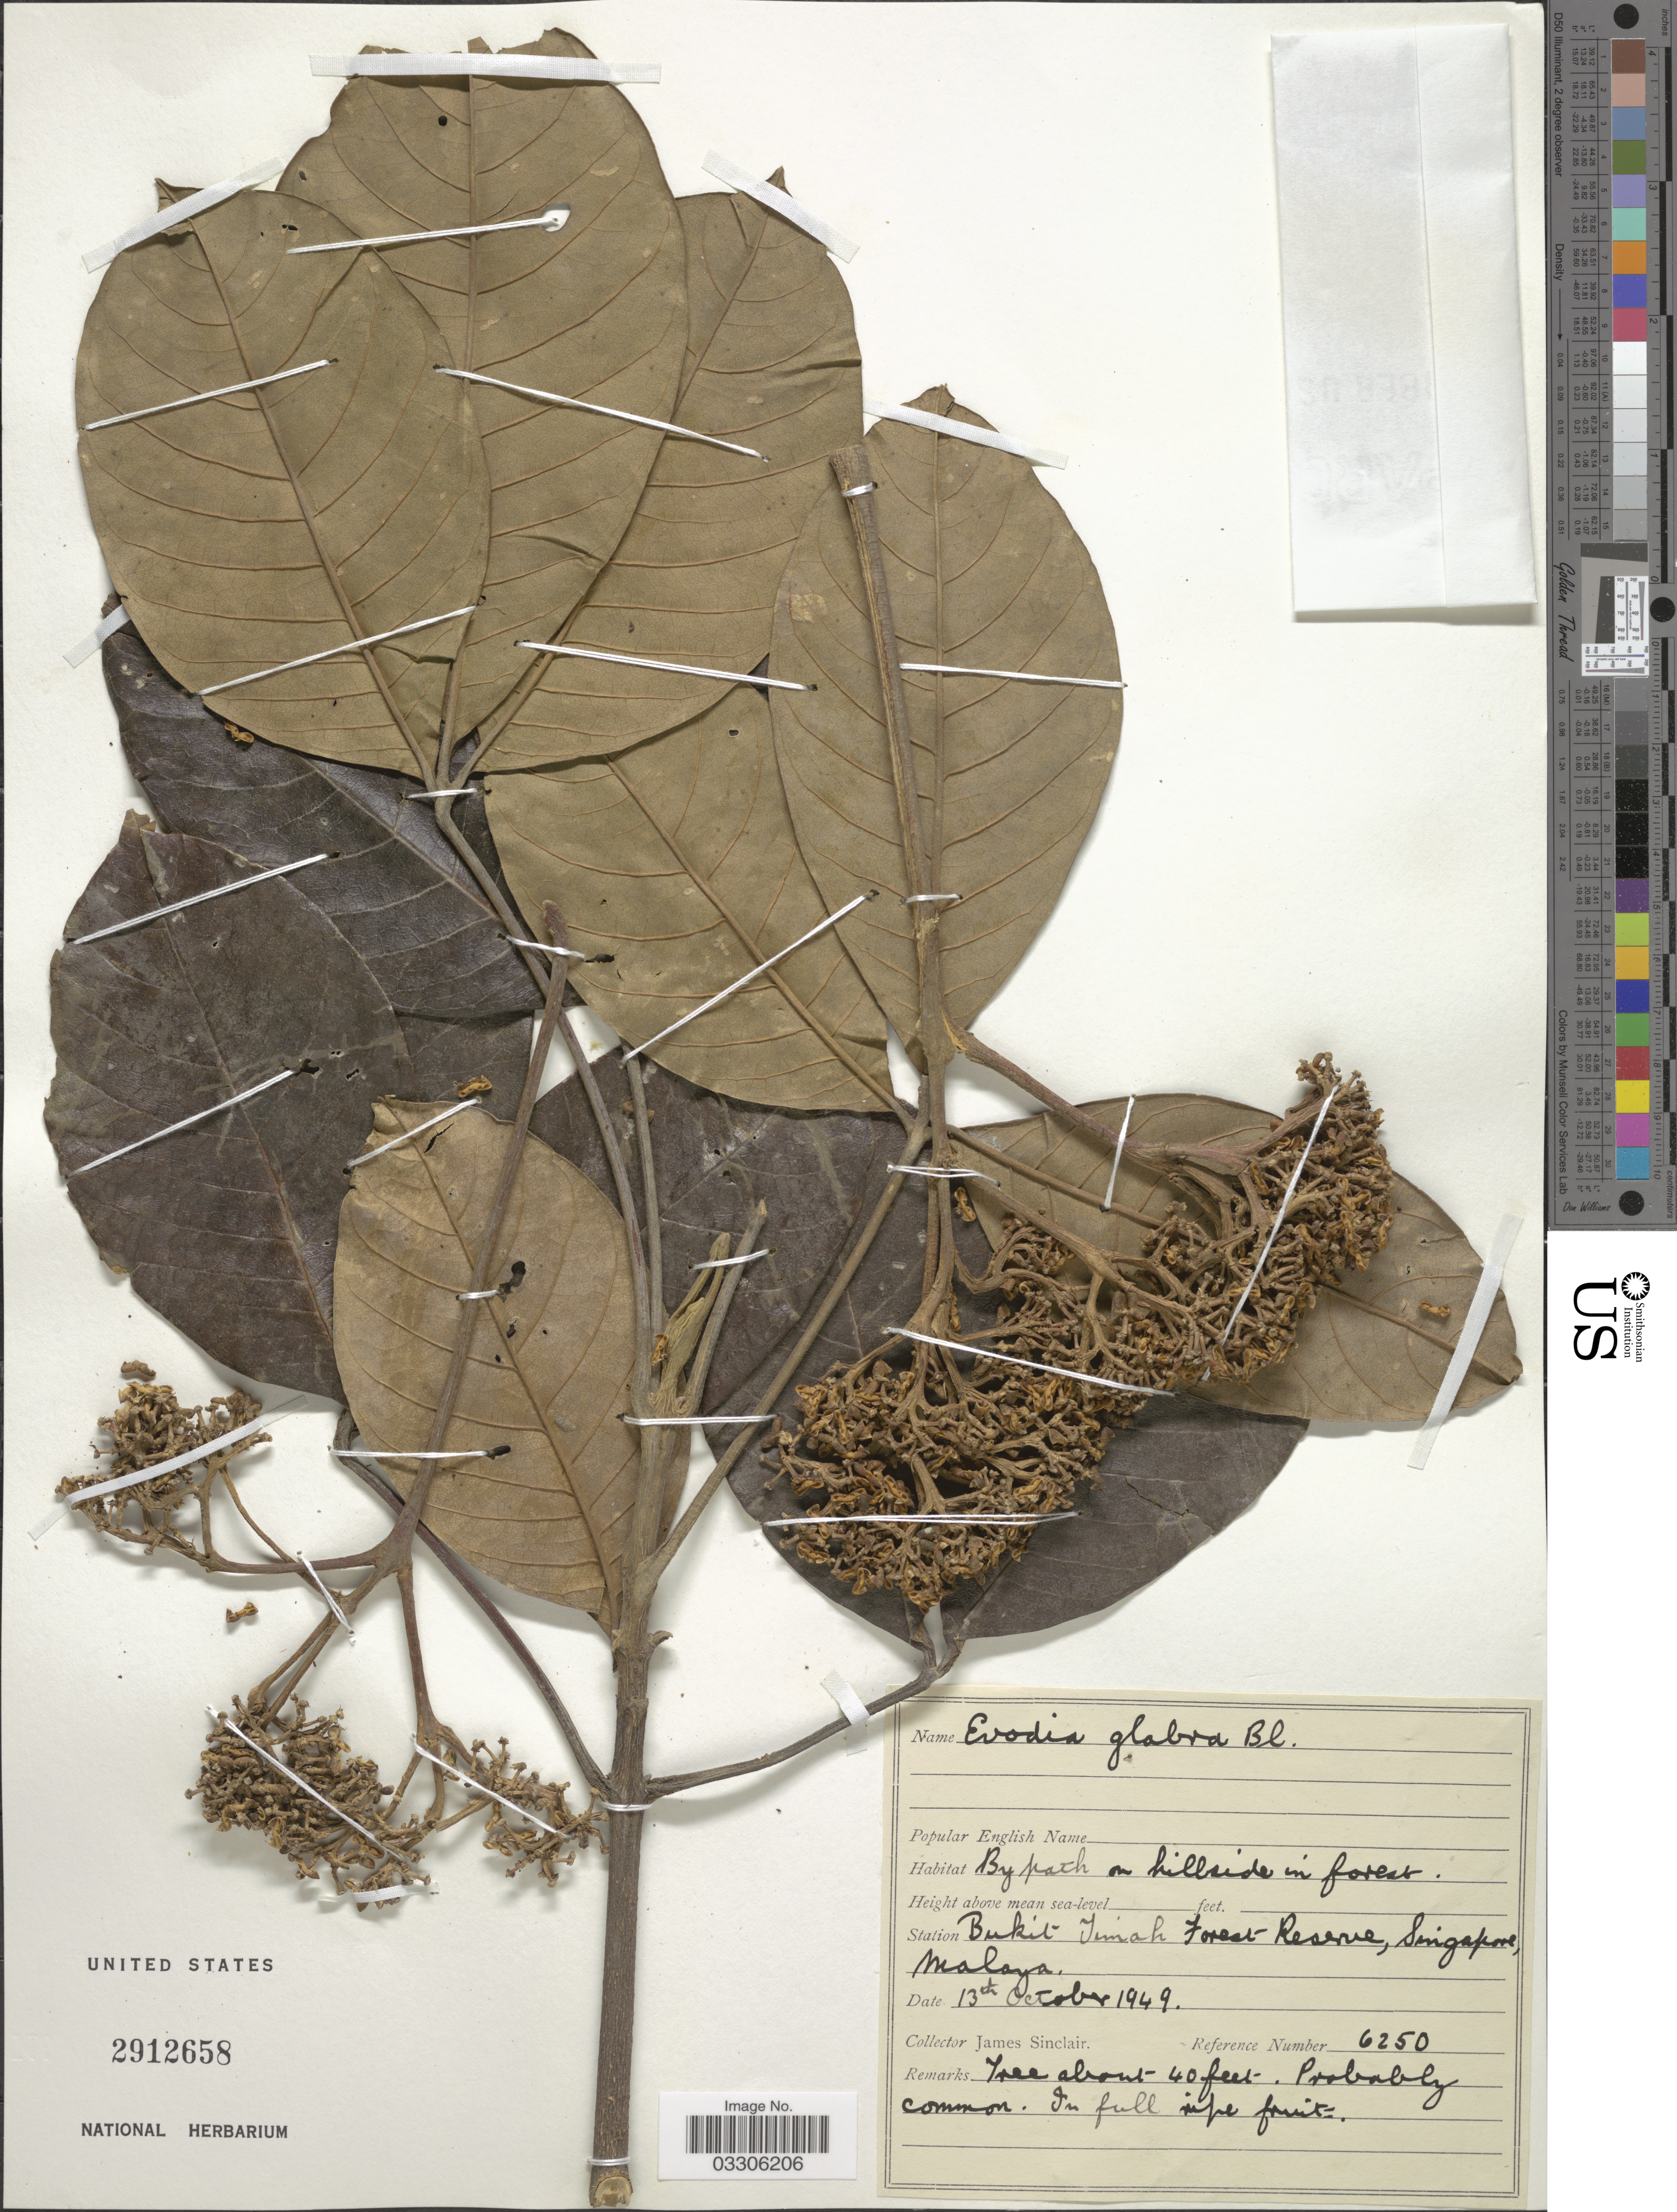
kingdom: Plantae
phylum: Tracheophyta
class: Magnoliopsida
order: Sapindales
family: Rutaceae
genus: Melicope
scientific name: Melicope glabra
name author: (Blume) T.G. Hartley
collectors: J. Sinclair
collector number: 6250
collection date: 1949-10-13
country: Singapore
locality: Station Bukit Timah Forest Reserve, Malaya.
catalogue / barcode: US 2912658